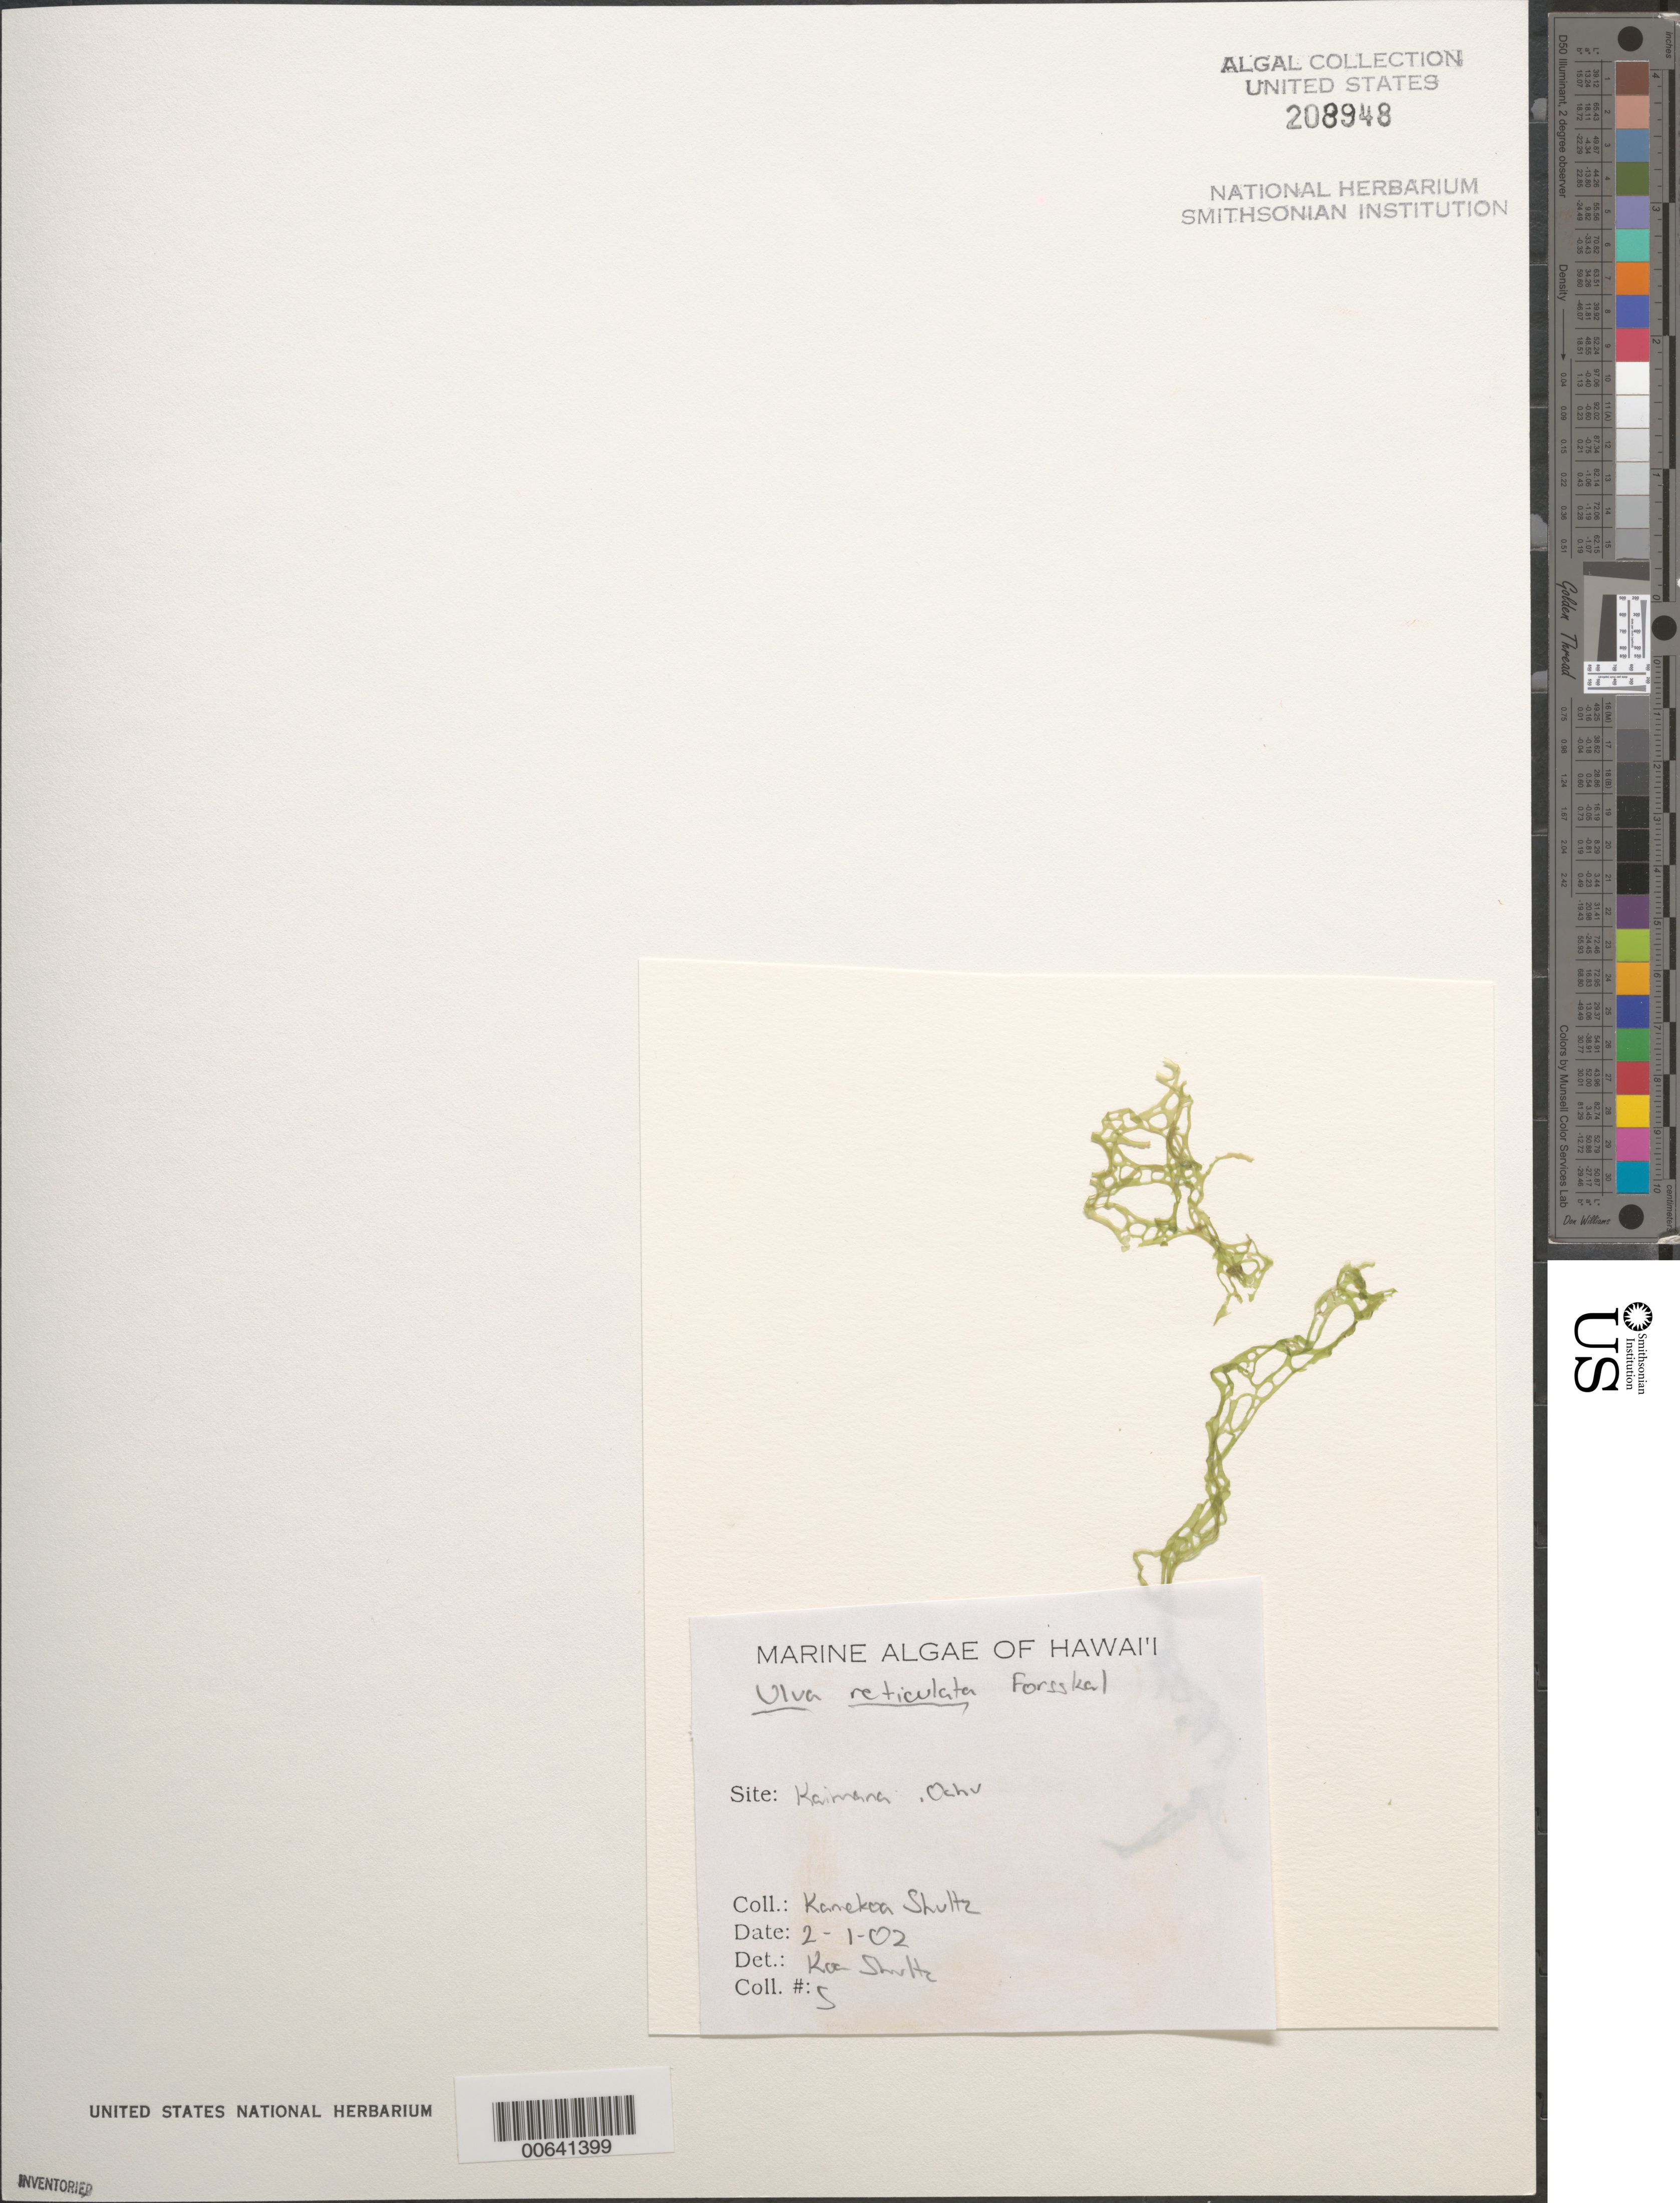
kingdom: Plantae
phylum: Chlorophyta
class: Ulvophyceae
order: Ulvales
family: Ulvaceae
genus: Ulva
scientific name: Ulva reticulata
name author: Forssk.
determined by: Shultz, K.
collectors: K. Shultz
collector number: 5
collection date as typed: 01 Feb 2002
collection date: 2002-02-01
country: United States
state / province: Hawaii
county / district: Honolulu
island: Oahu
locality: Kaimana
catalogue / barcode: US 208948